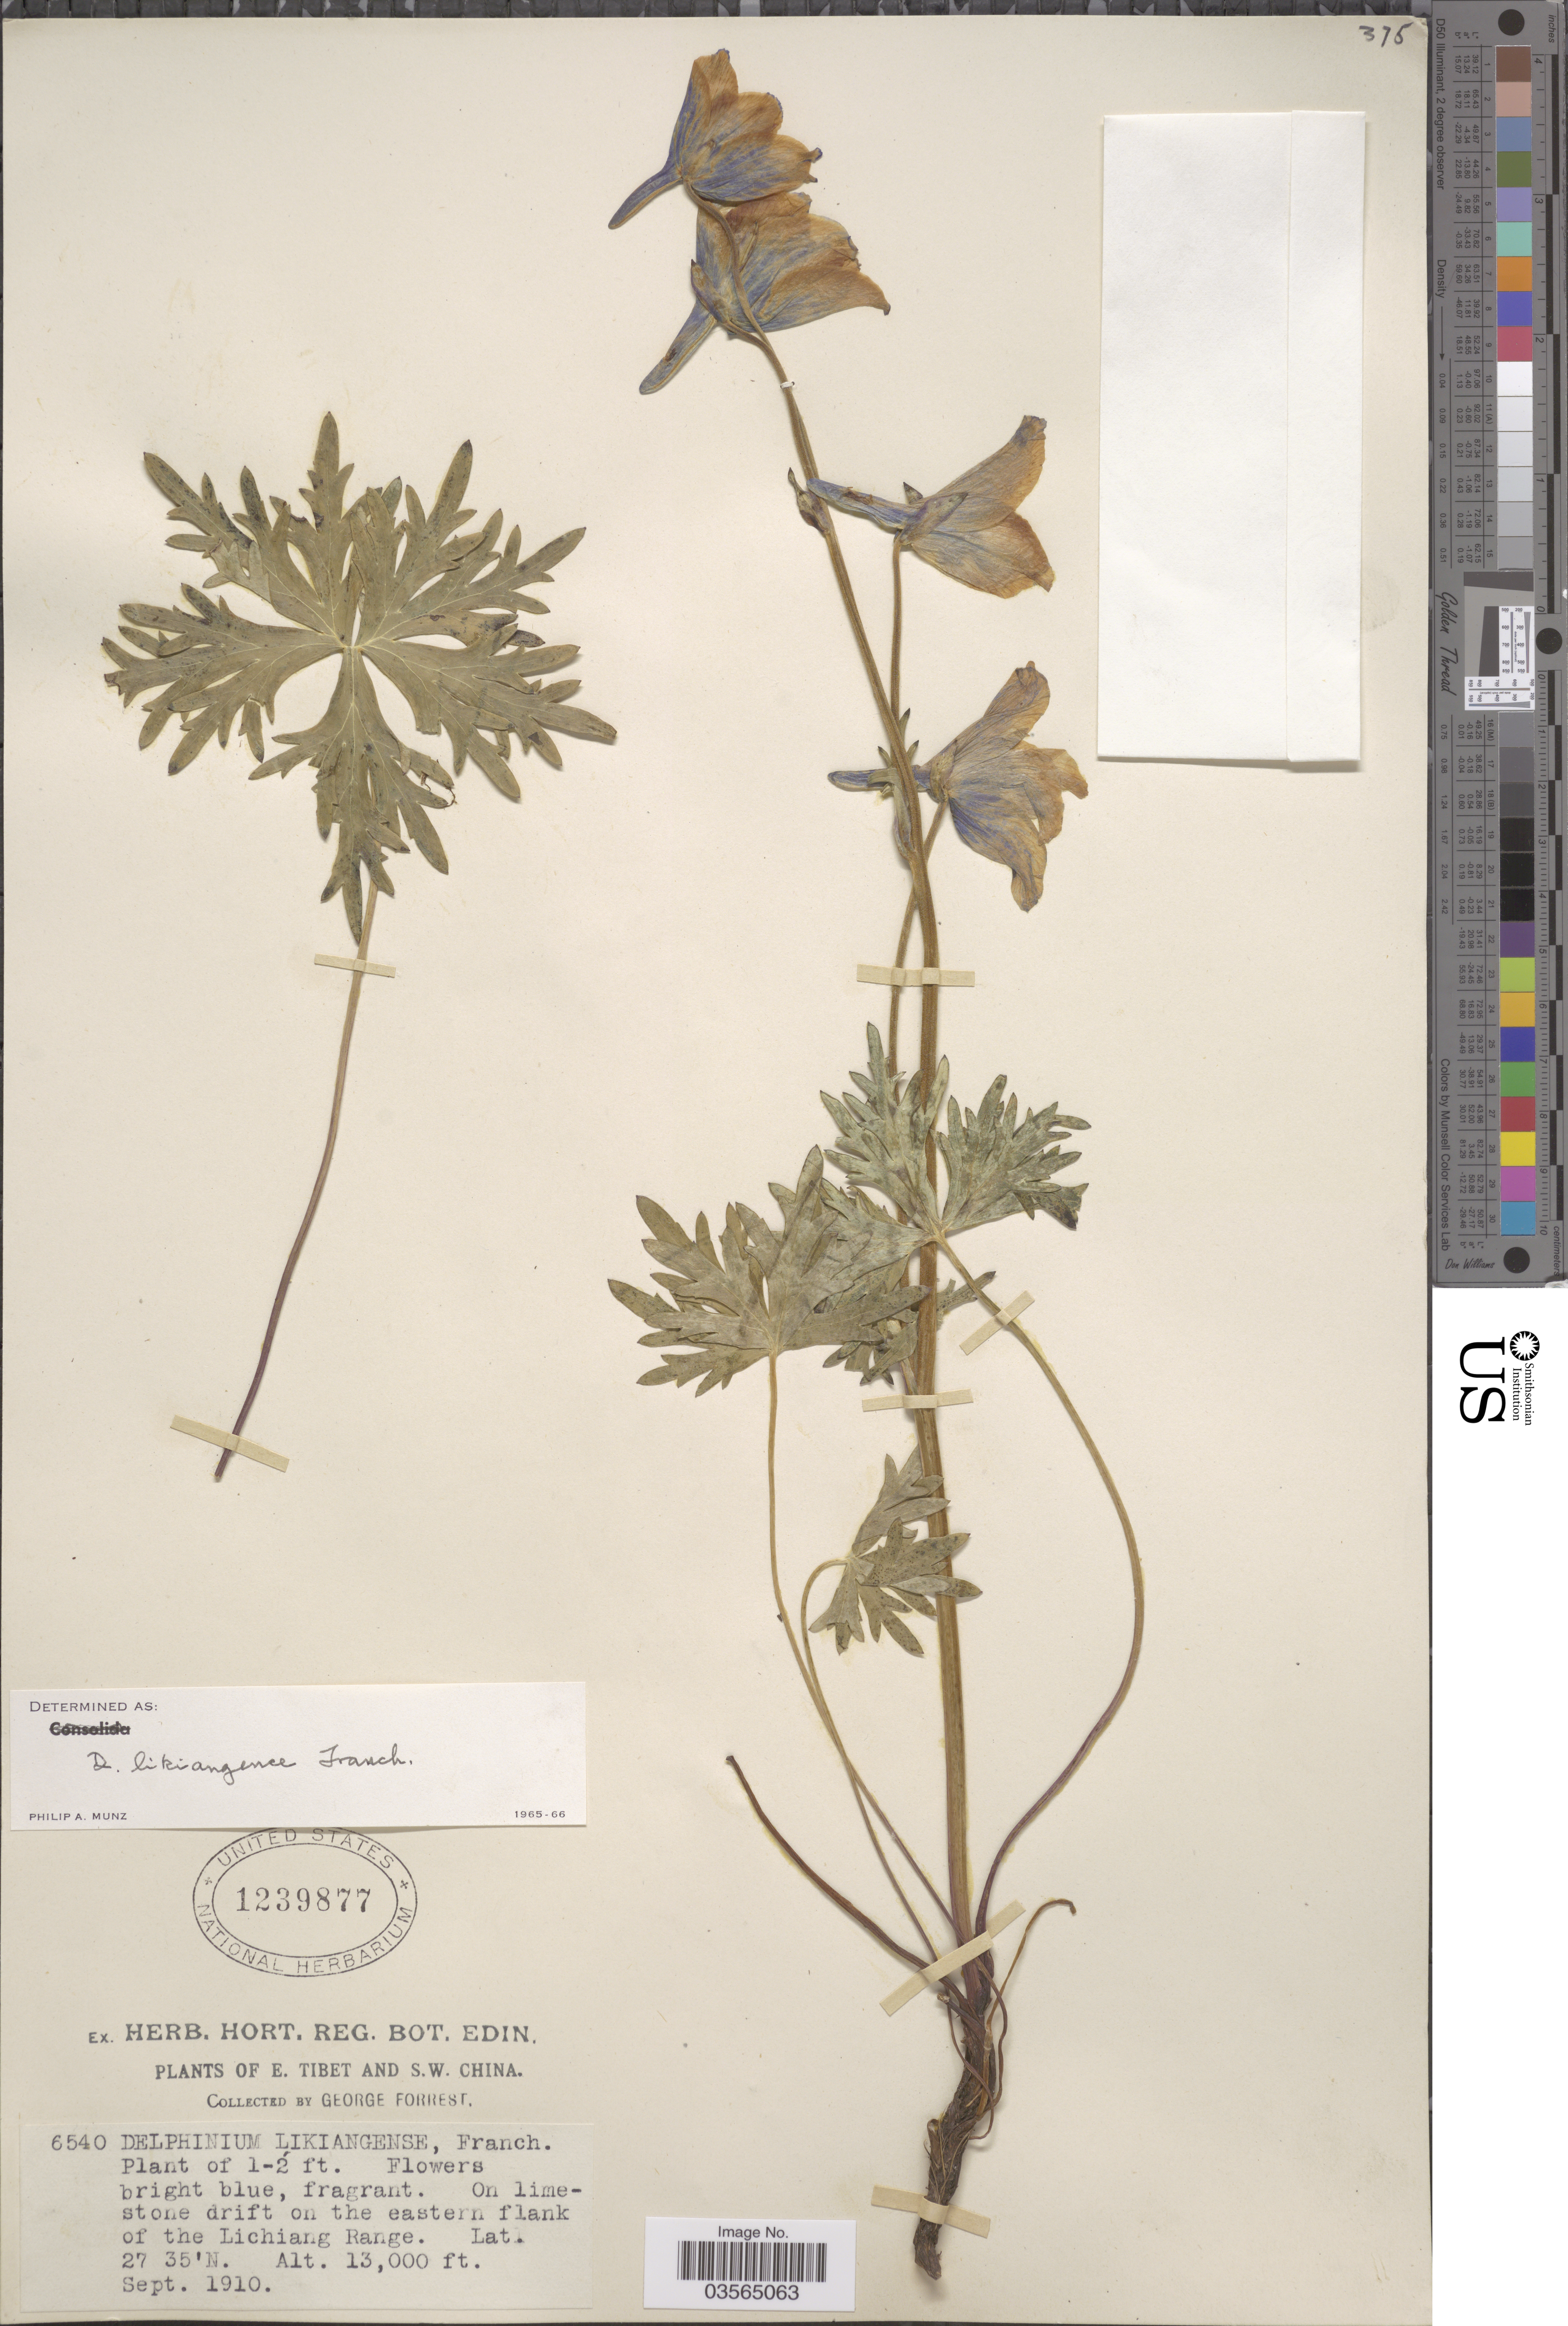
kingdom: Plantae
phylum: Tracheophyta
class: Magnoliopsida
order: Ranunculales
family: Ranunculaceae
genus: Delphinium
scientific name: Delphinium likiangense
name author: Franch.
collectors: G. Forrest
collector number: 6540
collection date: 1910-09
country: China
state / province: Xizang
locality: E. Tibet and S. W. China. On the eastern flank of the Lichiang Range.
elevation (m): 3962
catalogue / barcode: US 1239877